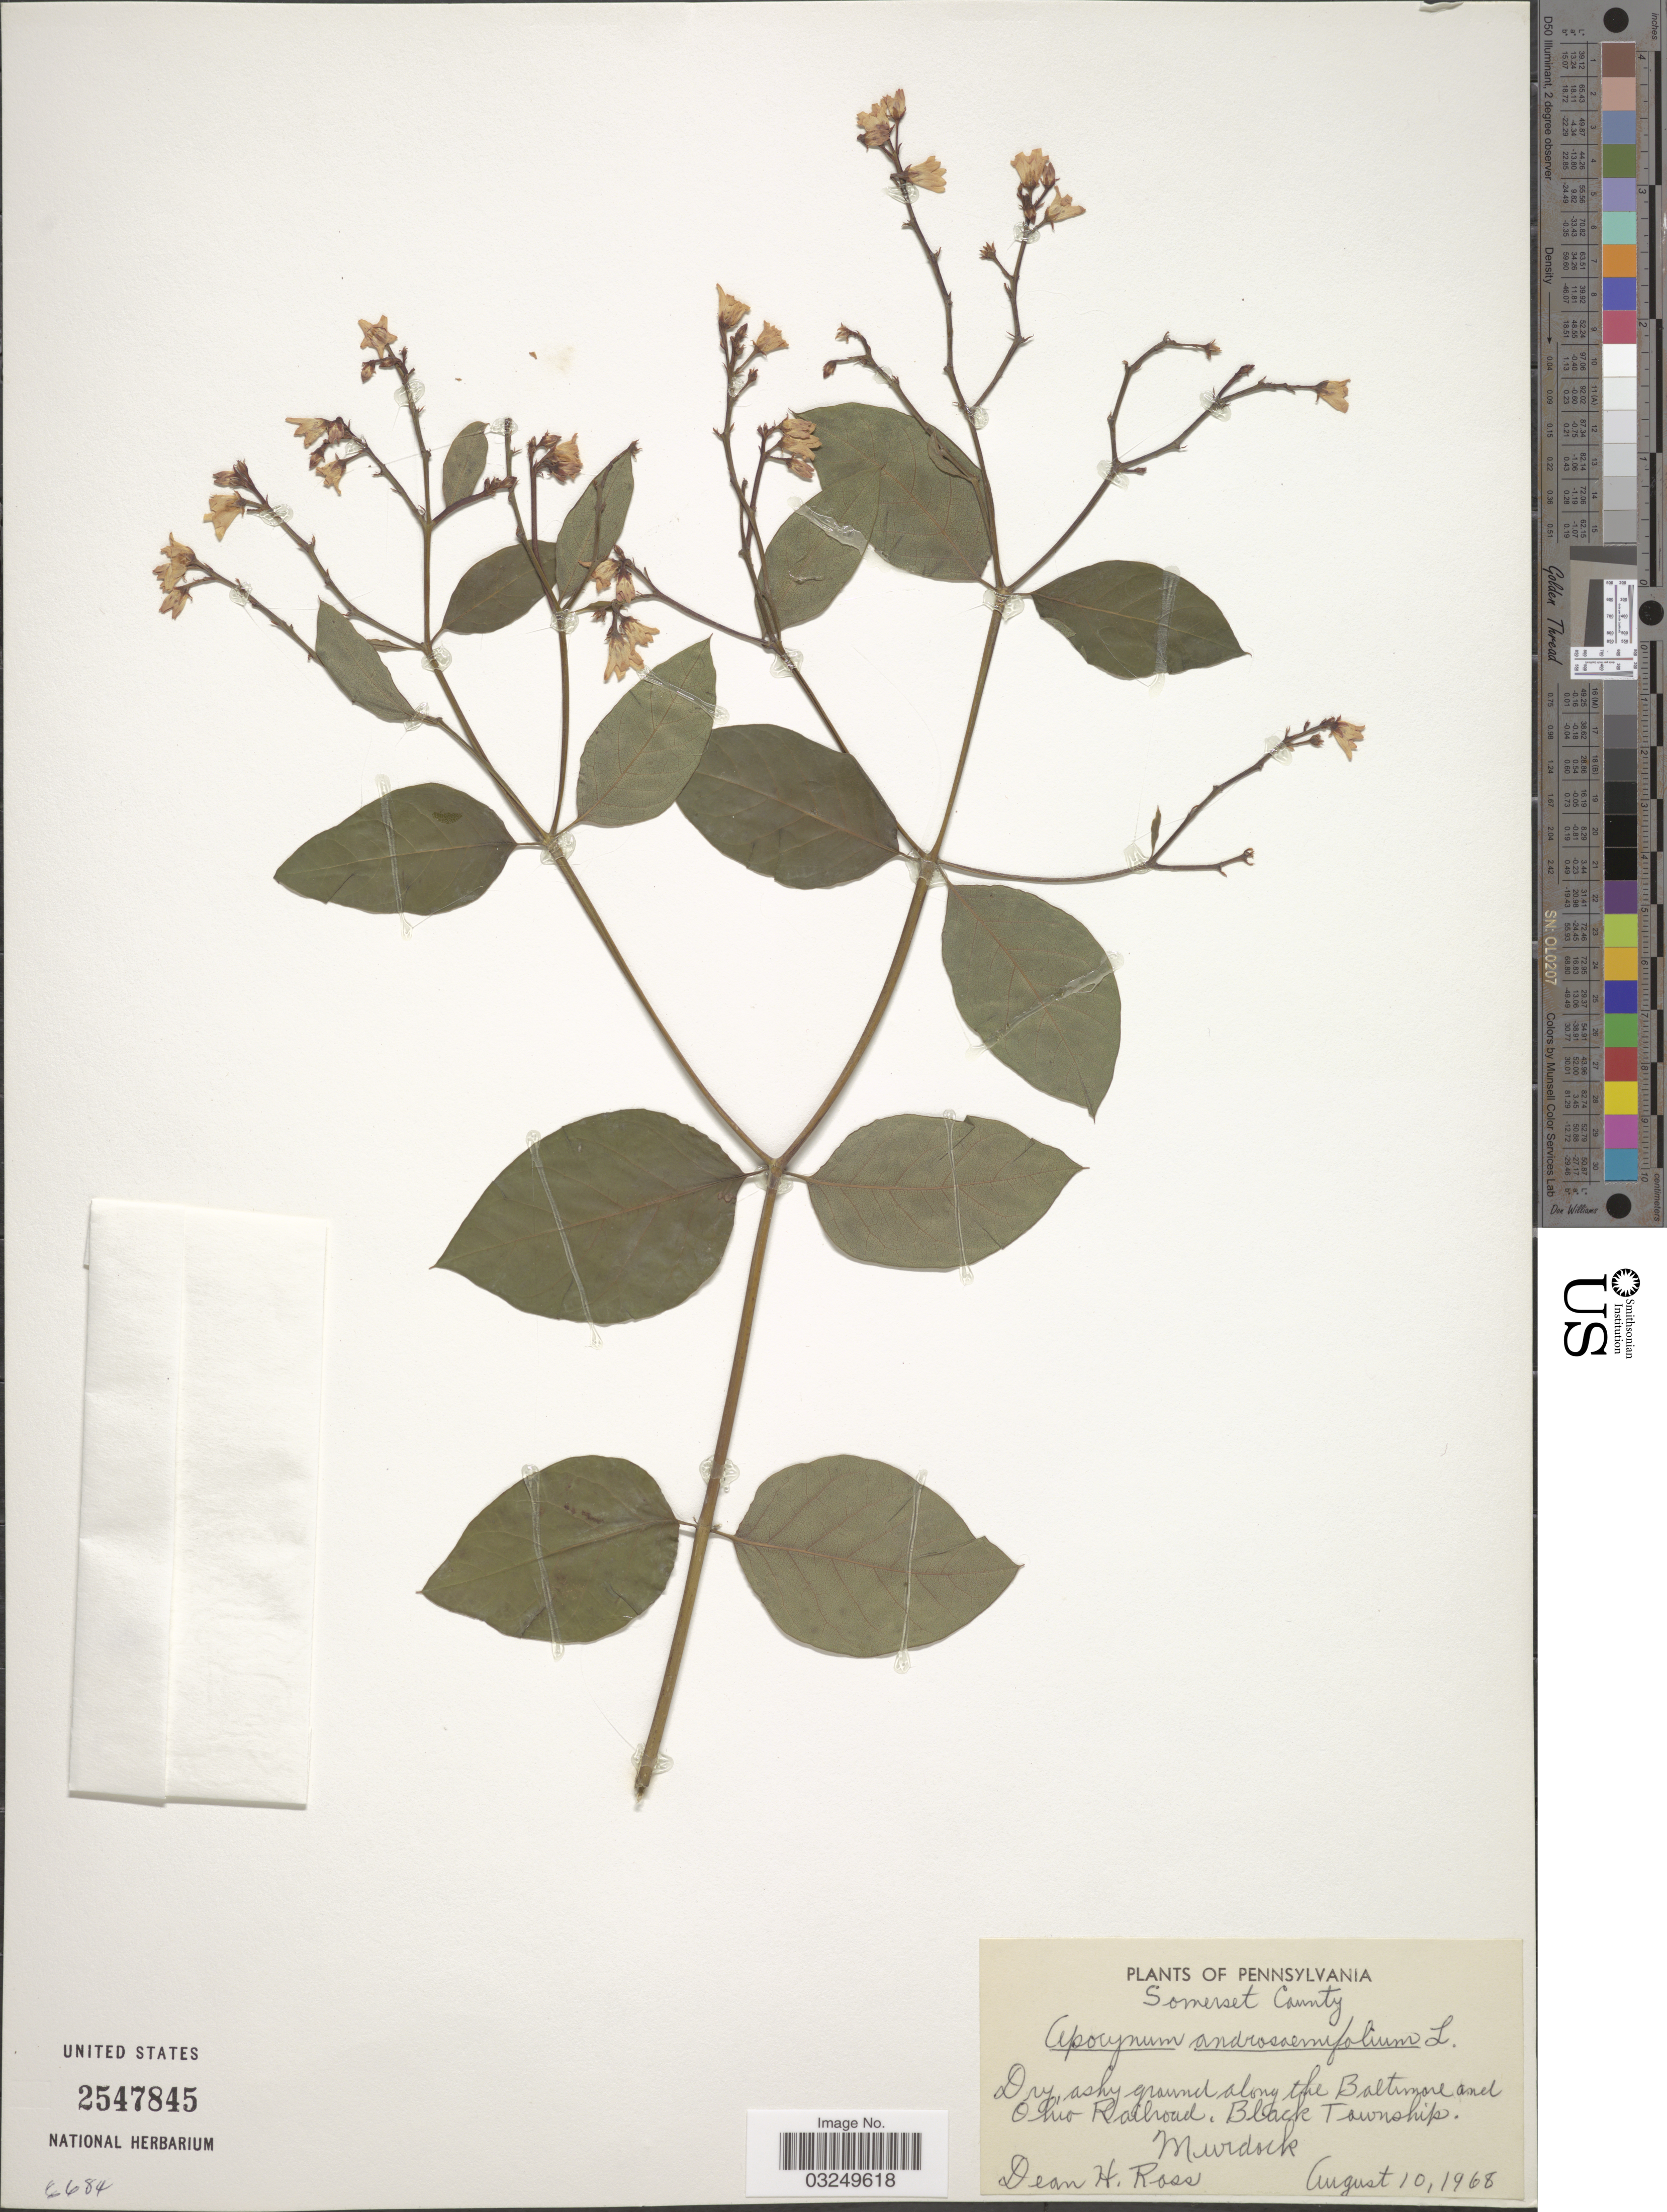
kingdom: Plantae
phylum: Tracheophyta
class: Magnoliopsida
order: Gentianales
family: Apocynaceae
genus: Apocynum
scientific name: Apocynum androsaemifolium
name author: L.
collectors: -. Murdock & D. Ross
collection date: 1968-08-10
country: United States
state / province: Pennsylvania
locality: Somerset County. Along the Baltimore and Ohio Railroad, Black Township.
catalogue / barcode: US 2547845